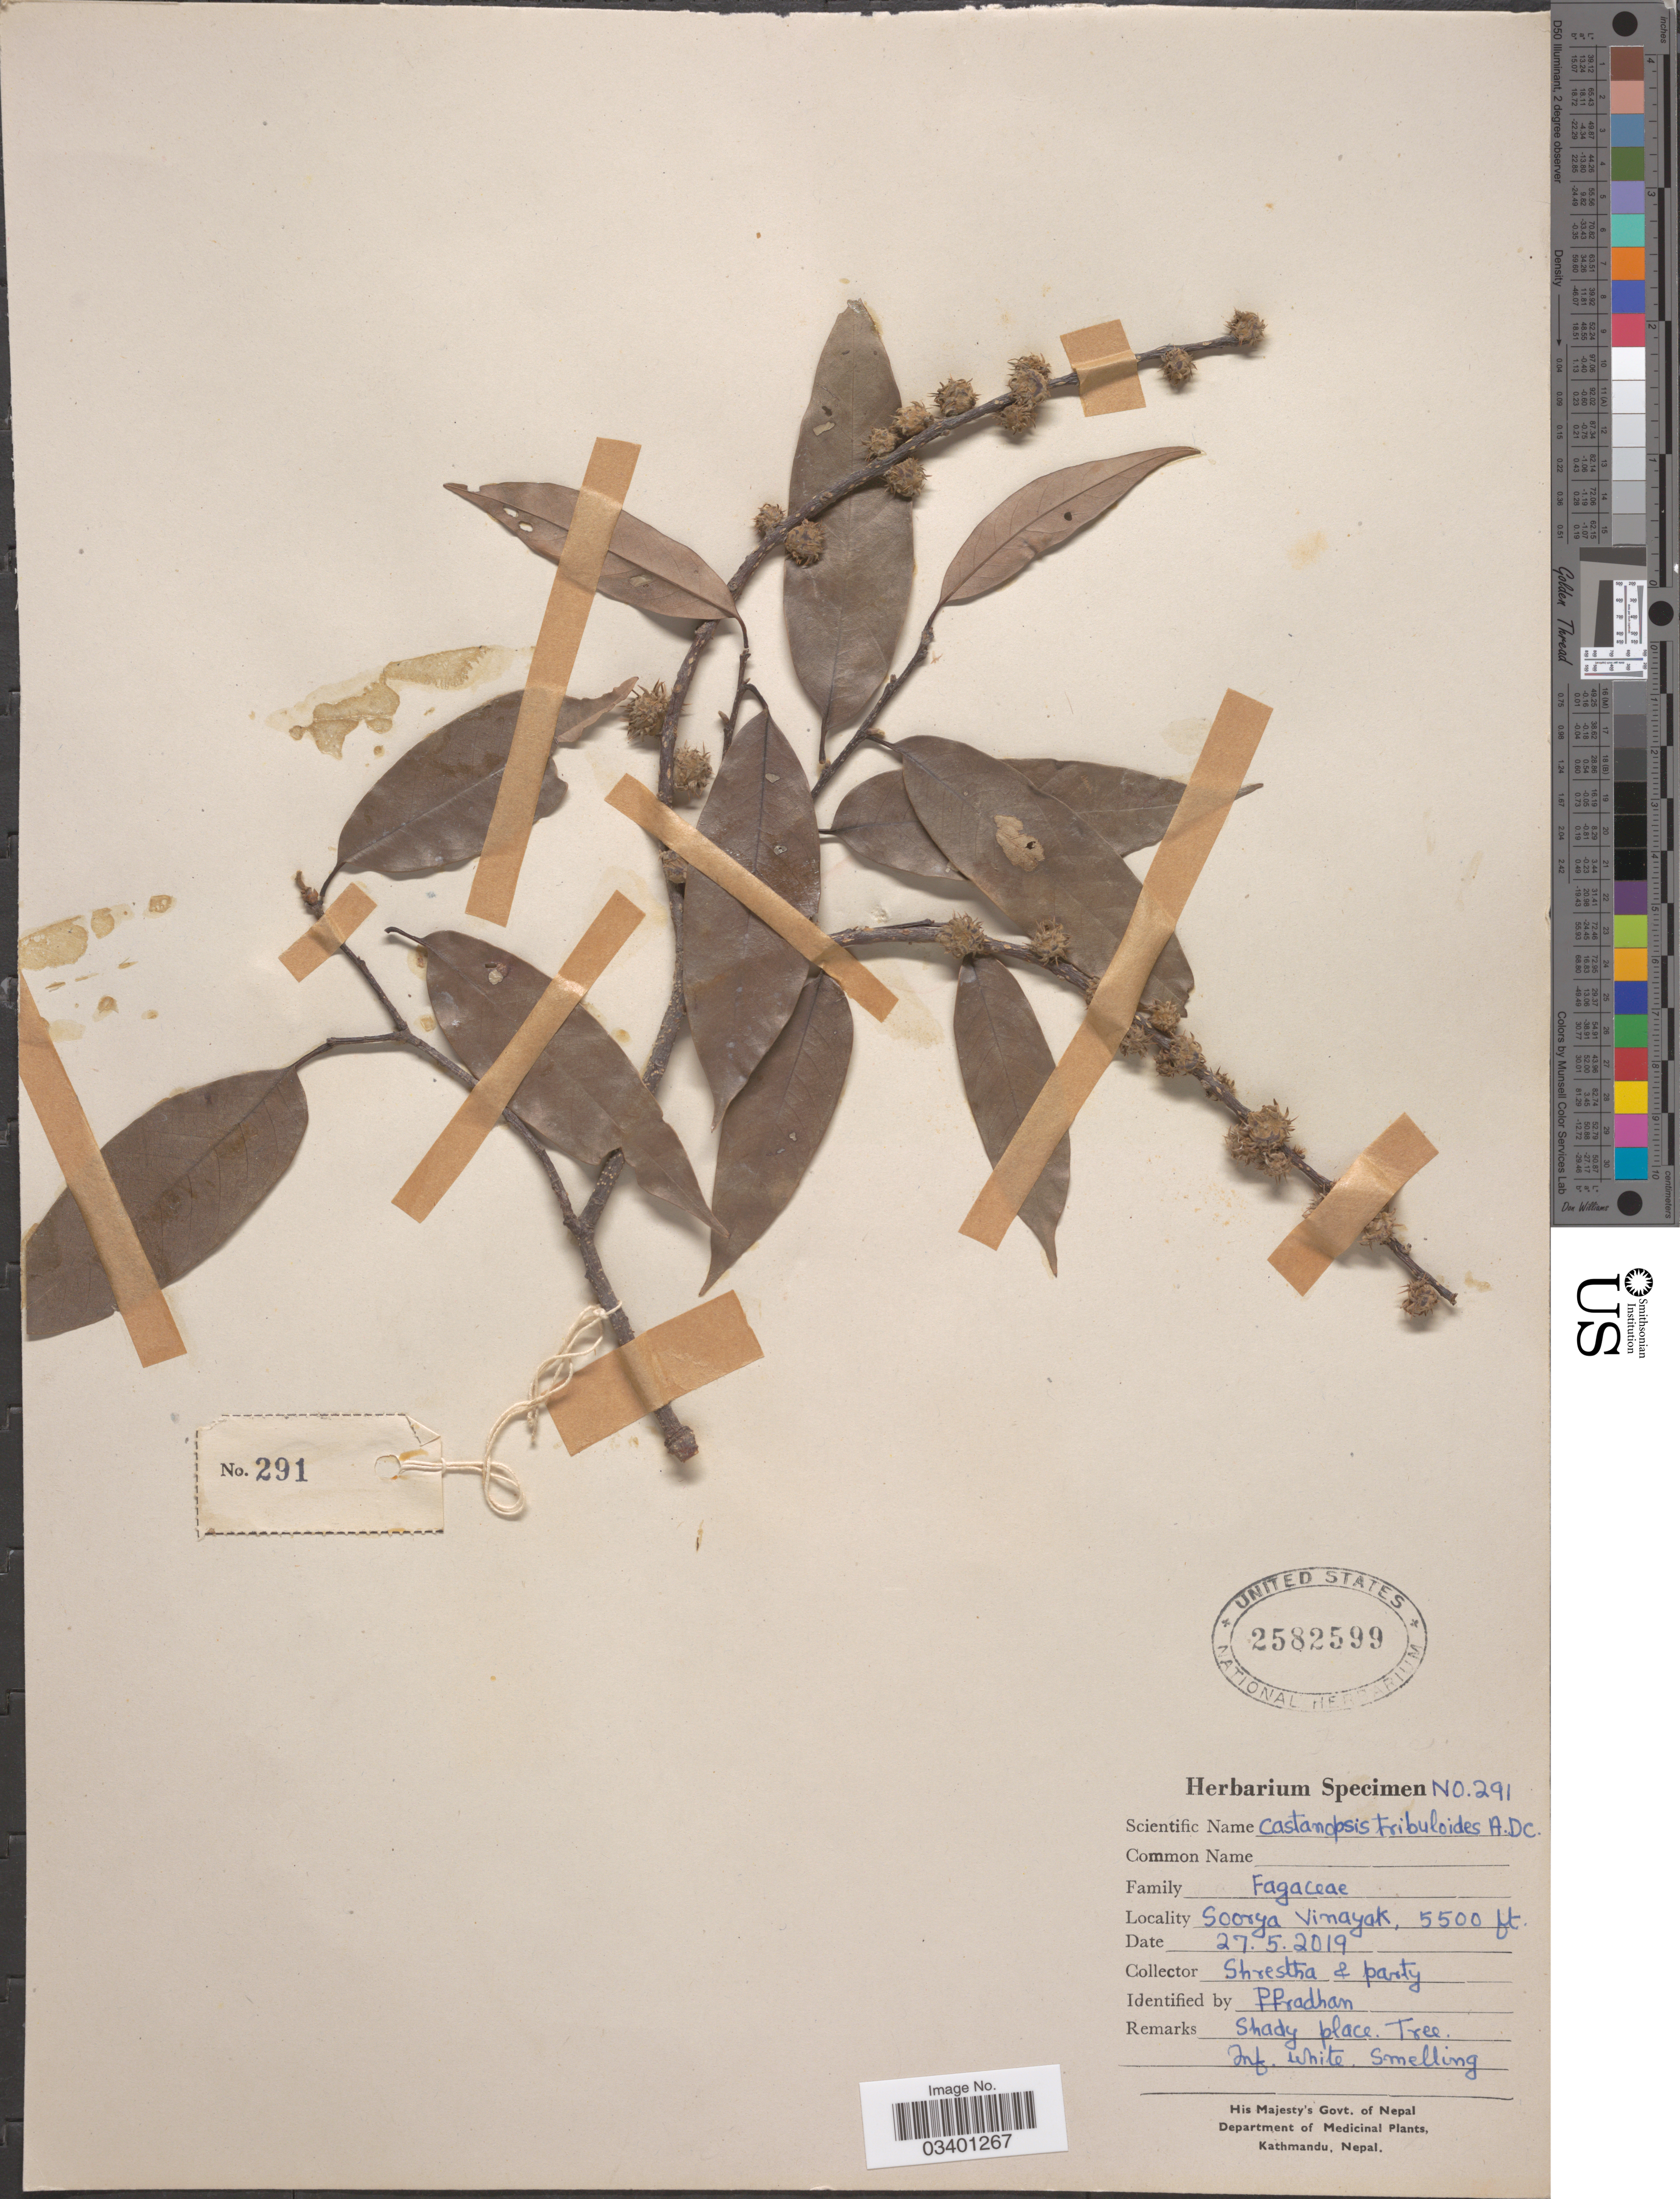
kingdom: Plantae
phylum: Tracheophyta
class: Magnoliopsida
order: Fagales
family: Fagaceae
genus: Castanopsis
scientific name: Castanopsis tribuloides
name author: (Sm.) A. DC.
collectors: -. Shrestha & Party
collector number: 291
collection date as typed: Transcribed d/m/y: 27/5/2019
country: Nepal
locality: Soorya Vinayak.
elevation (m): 1676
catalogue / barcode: US 2582599